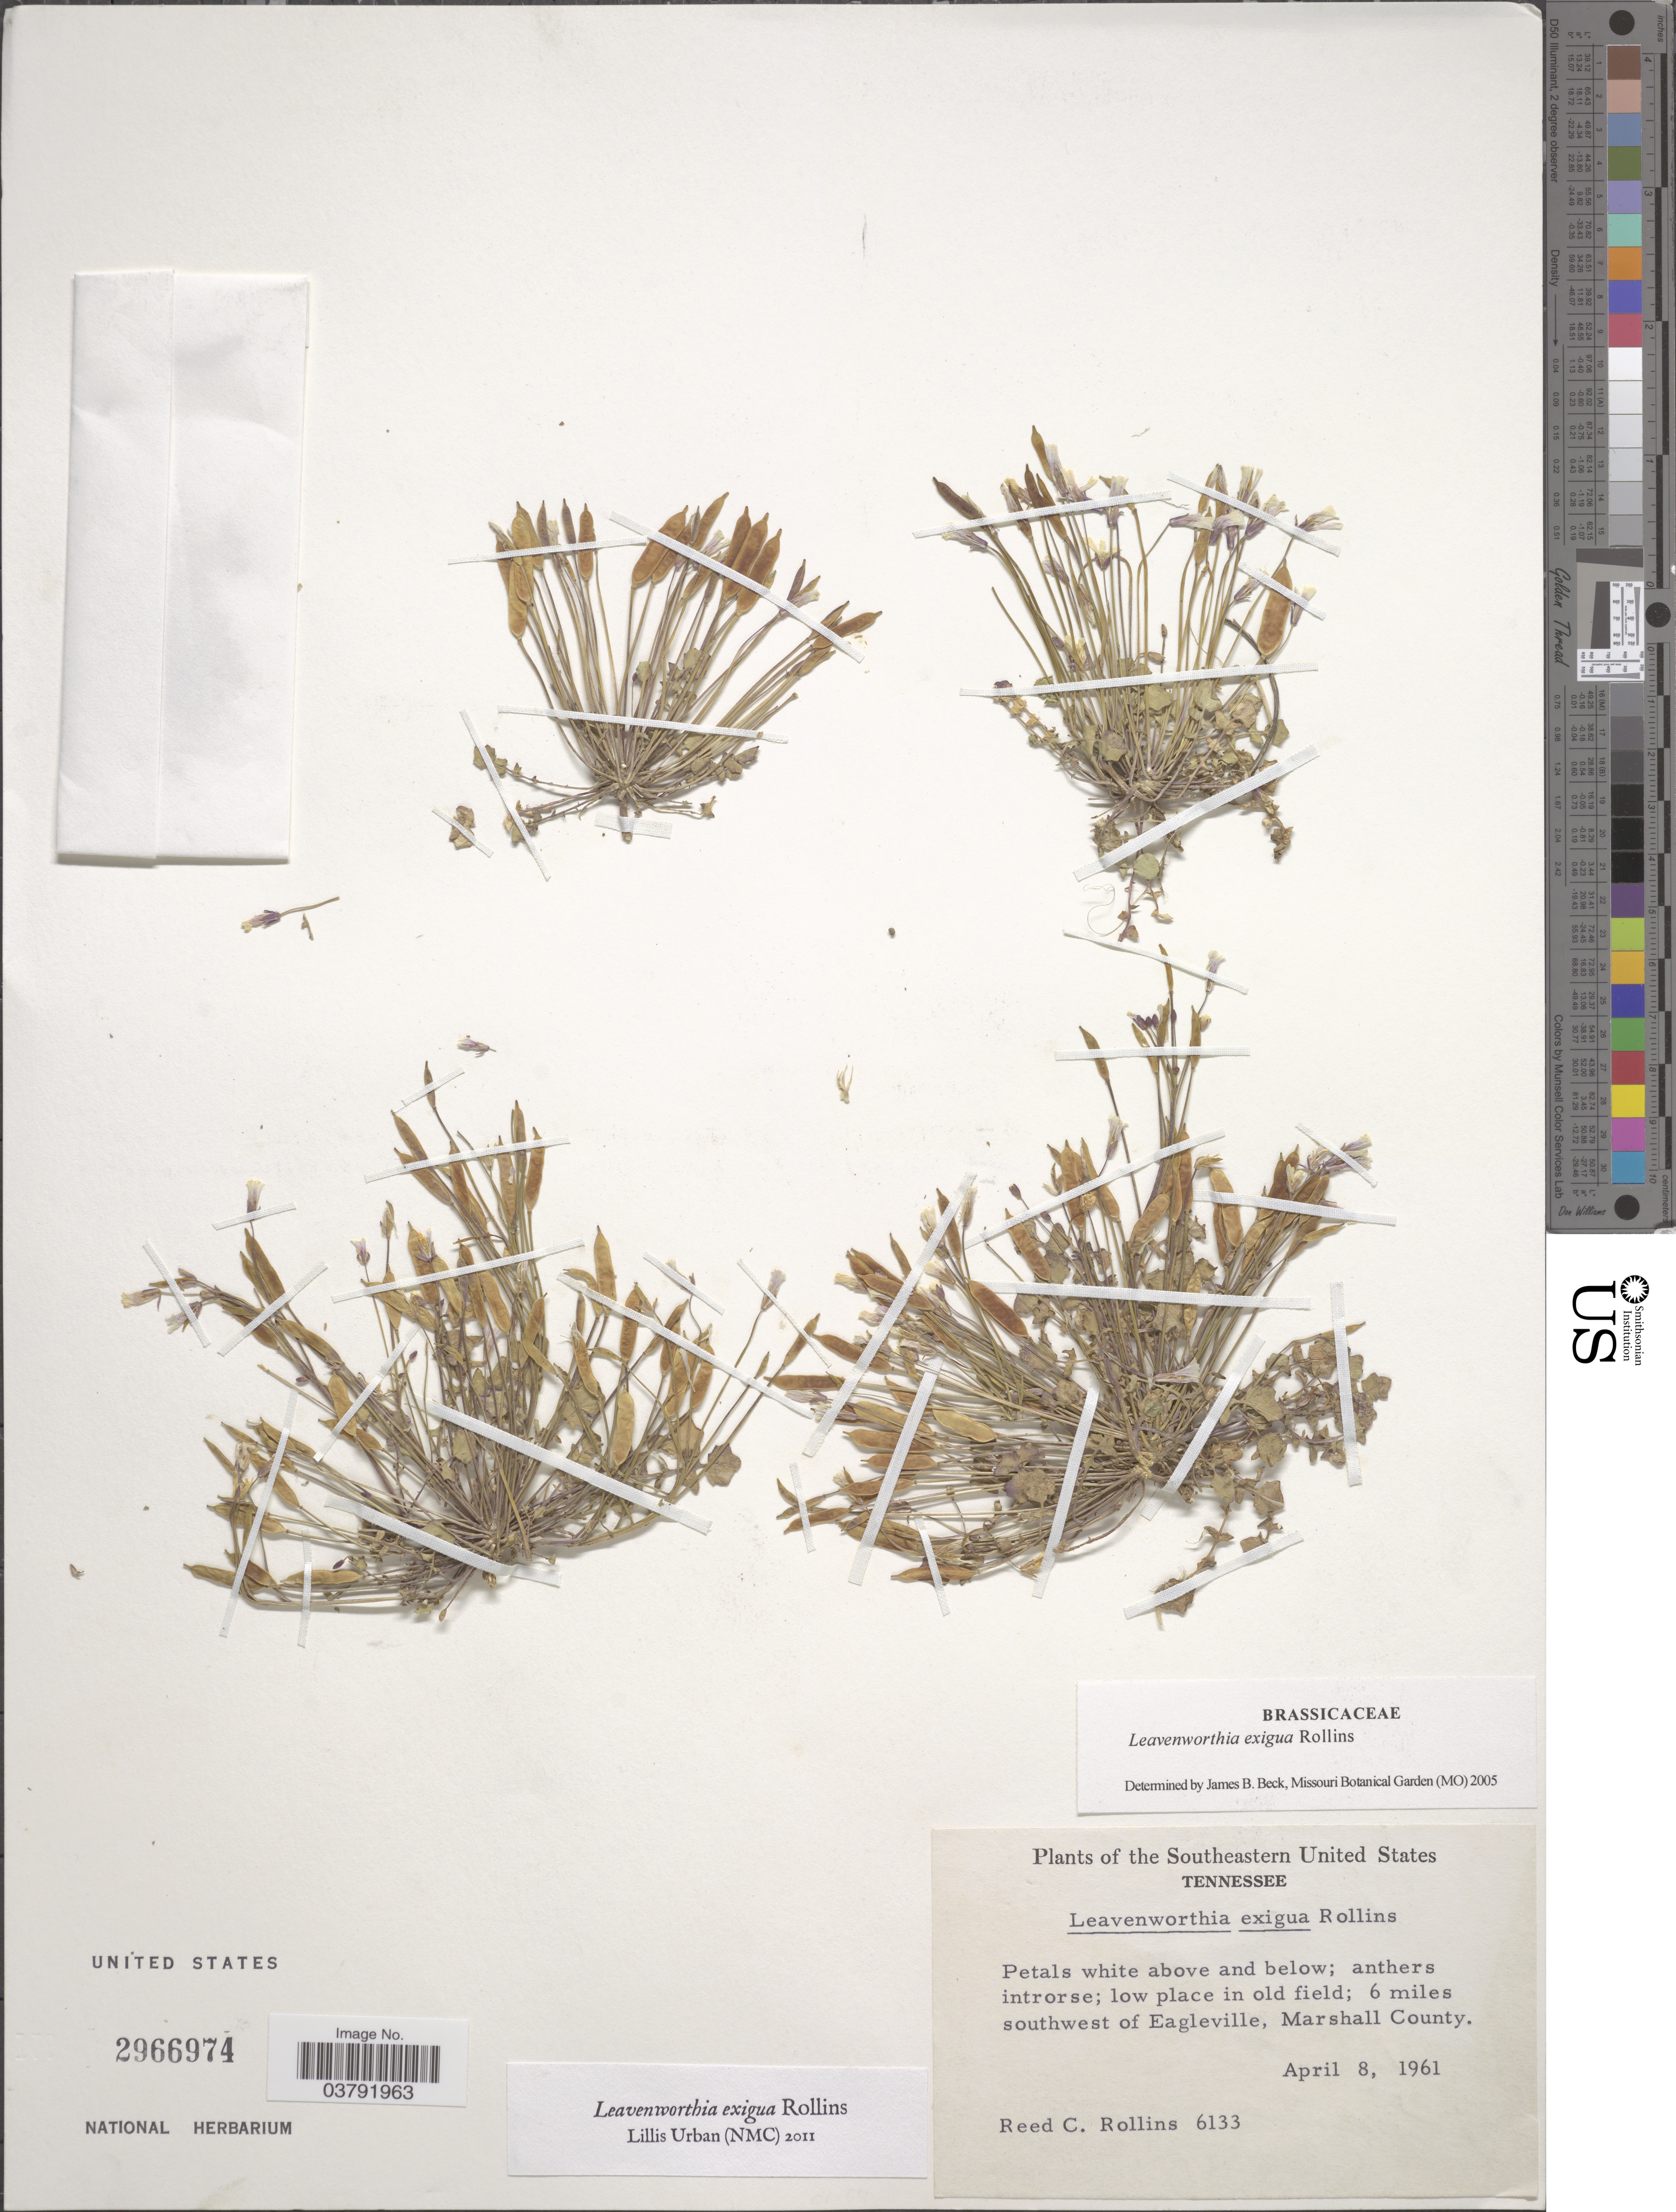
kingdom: Plantae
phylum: Tracheophyta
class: Magnoliopsida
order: Brassicales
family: Brassicaceae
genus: Leavenworthia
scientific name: Leavenworthia exigua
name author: Rollins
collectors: R. C. Rollins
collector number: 6133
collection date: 1961-04-08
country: United States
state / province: Tennessee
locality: Southeastern United States. 6 miles southwest of Eagleville, Marshall County.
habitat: low place in old field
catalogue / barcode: US 2966974